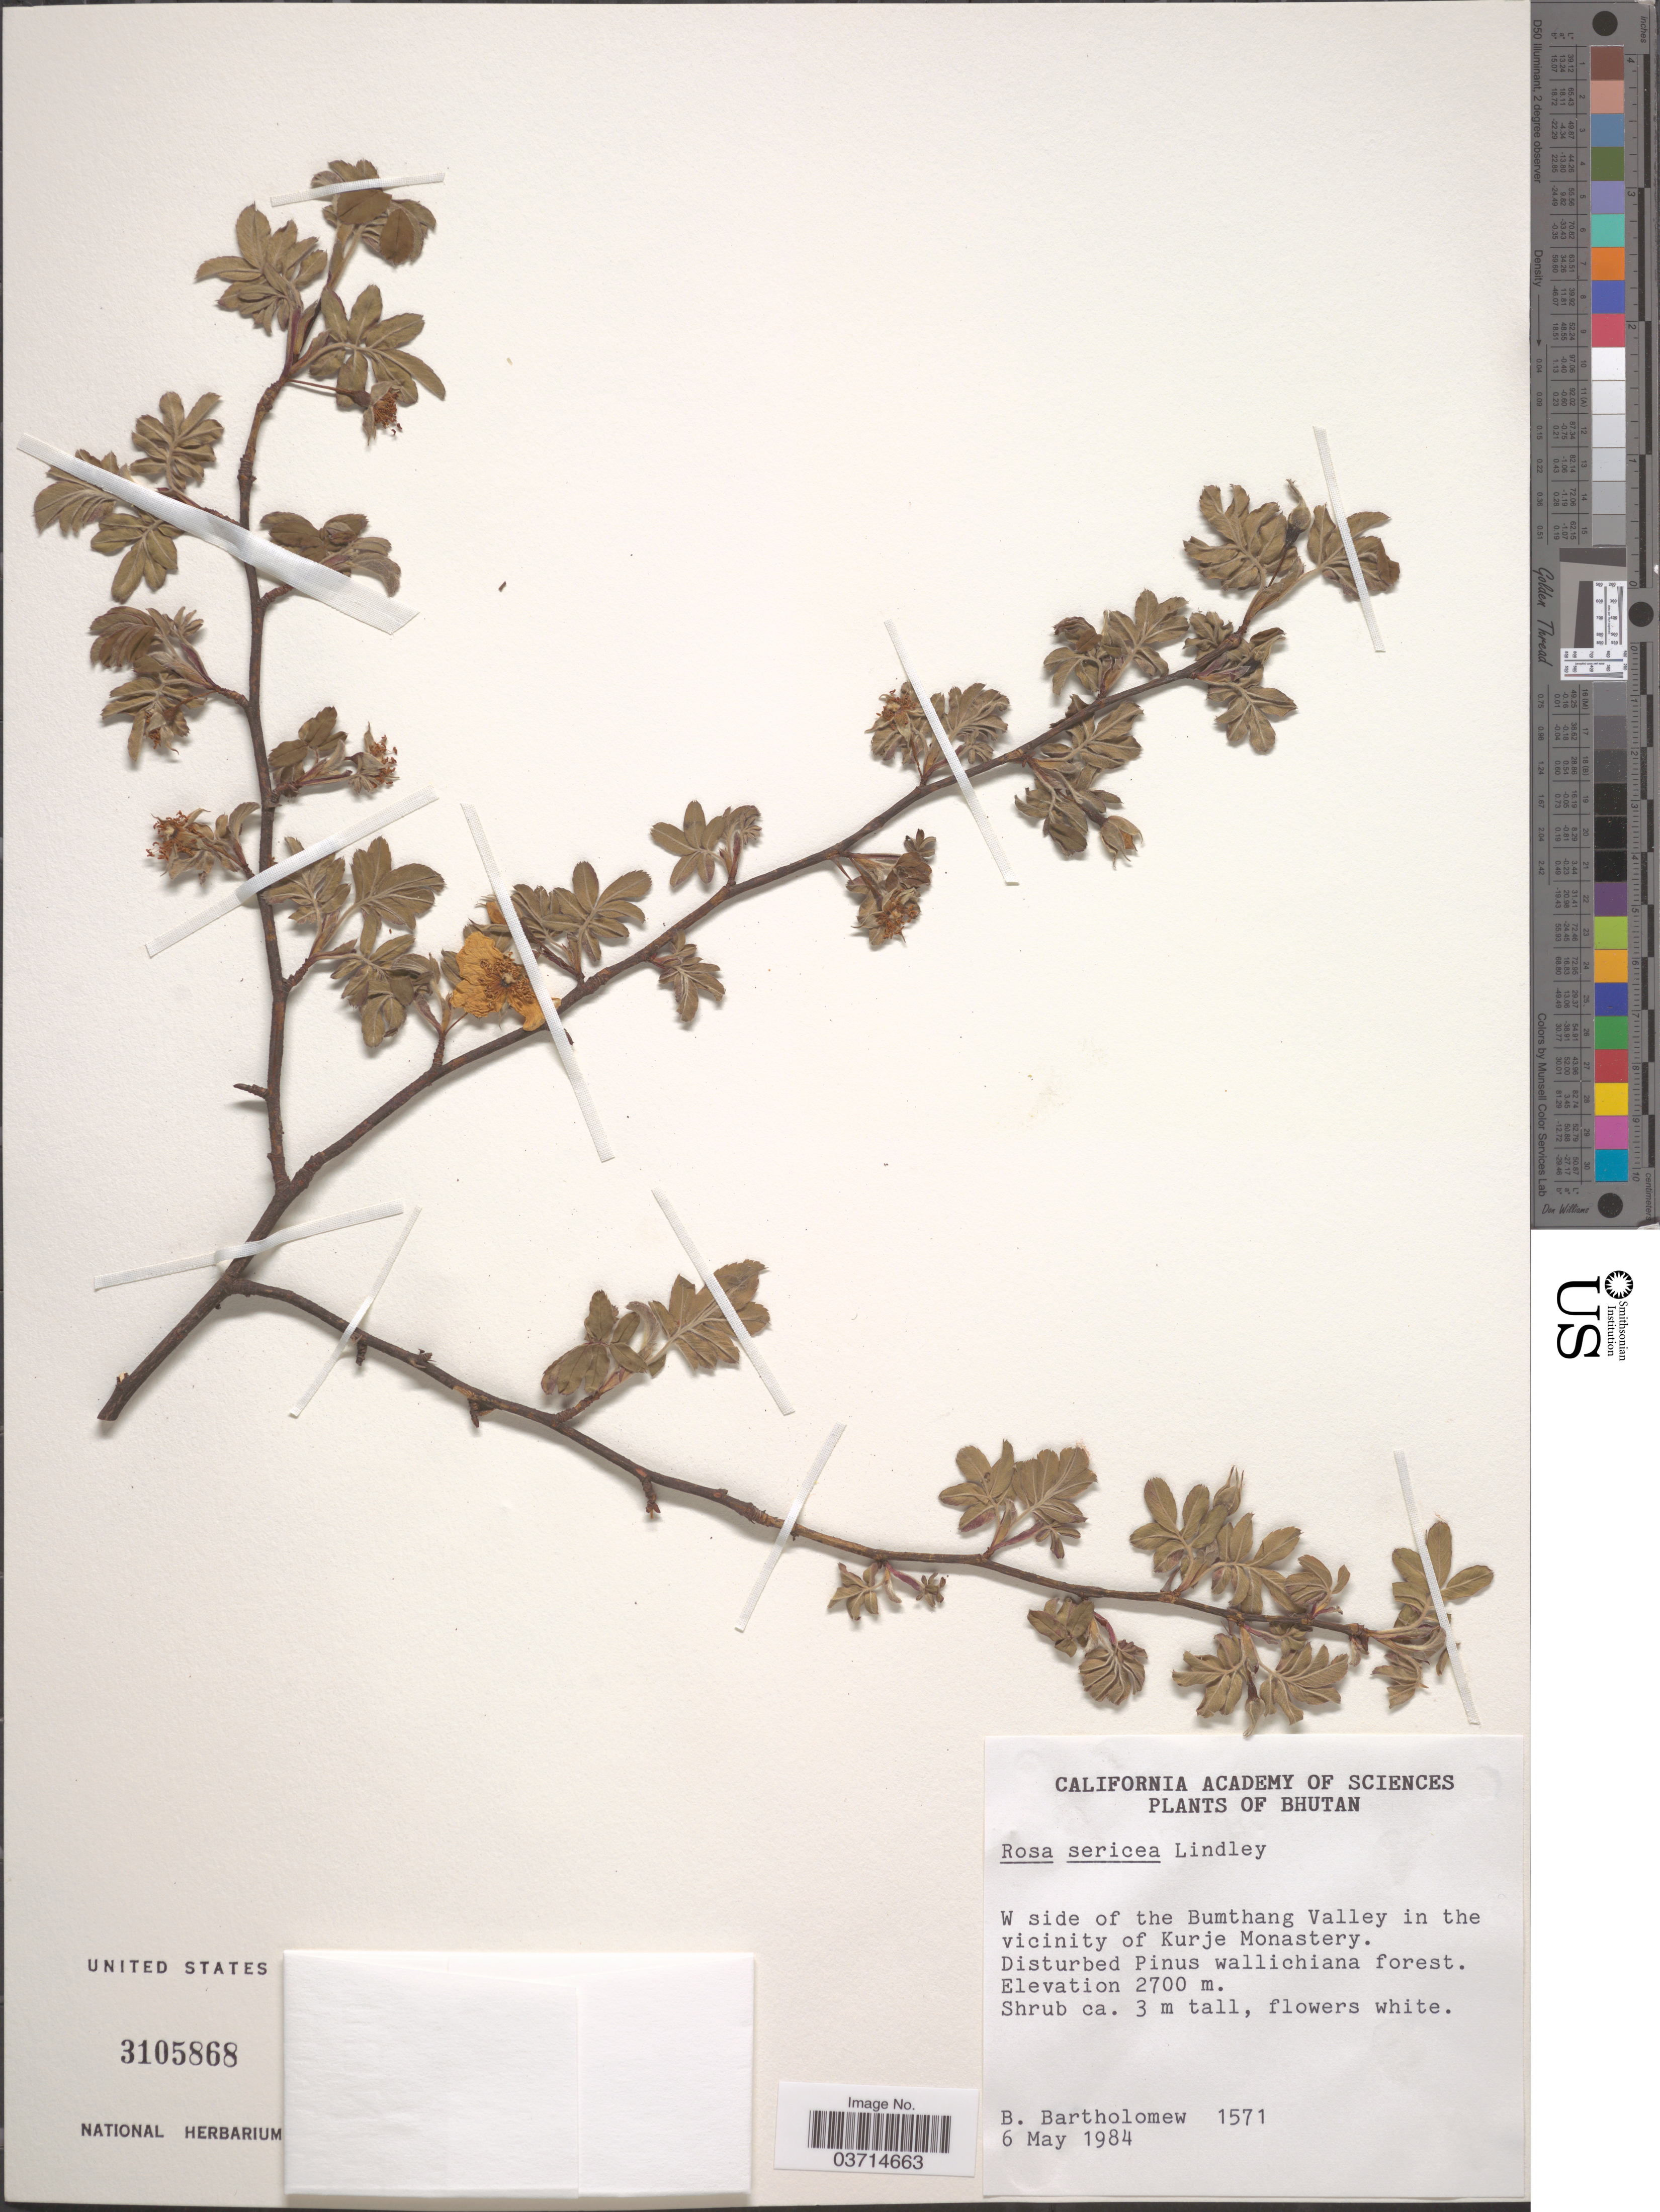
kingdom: Plantae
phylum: Tracheophyta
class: Magnoliopsida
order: Rosales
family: Rosaceae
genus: Rosa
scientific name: Rosa sericea var. sericea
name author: Lindl.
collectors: B. Bartholomew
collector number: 1571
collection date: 1984-05-06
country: Bhutan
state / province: Bumthang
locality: W side of the Bumthang Valley in the vicinity of Kurje Monastery.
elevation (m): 2700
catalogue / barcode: US 3105868